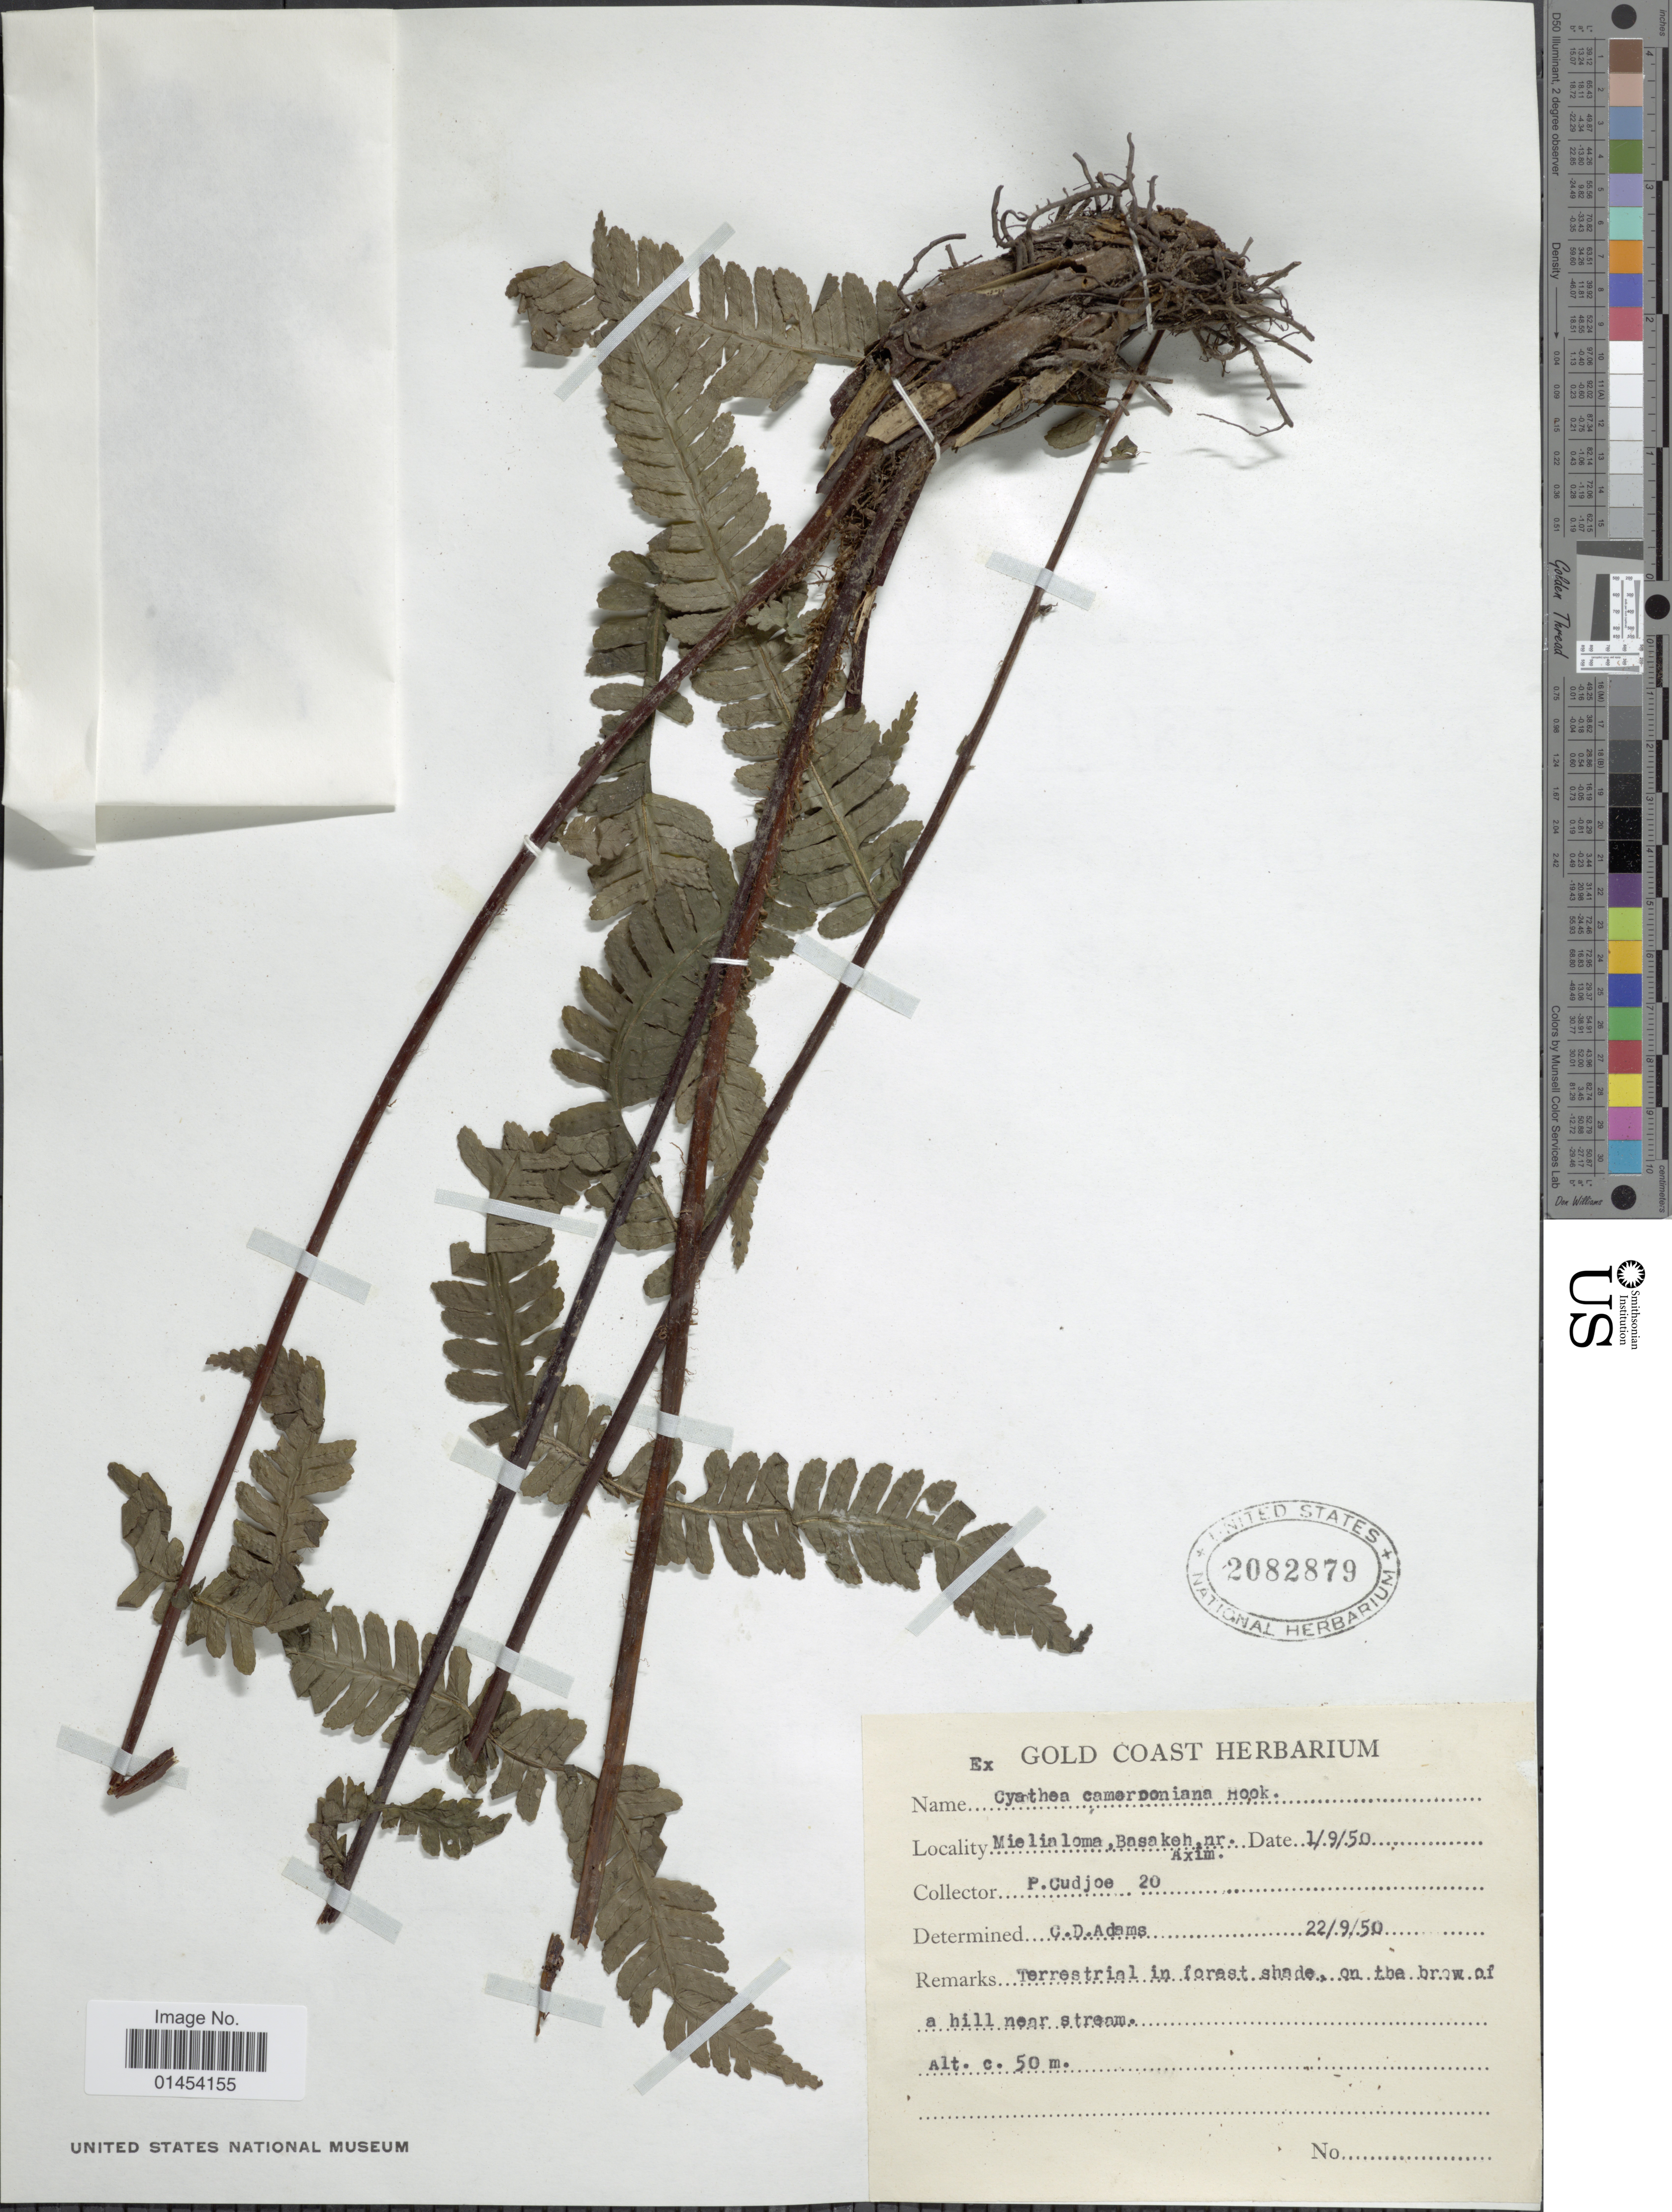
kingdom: Plantae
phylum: Tracheophyta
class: Polypodiopsida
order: Cyatheales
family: Cyatheaceae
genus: Cyathea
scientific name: Cyathea camerooniana var. camerooniana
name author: Hook.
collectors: P. Cudjoe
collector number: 20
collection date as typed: Transcribed d/m/y: 1/9/50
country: Ghana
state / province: Western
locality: Mielialoma, Basakeh nr. Axim.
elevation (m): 50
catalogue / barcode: US 2082879